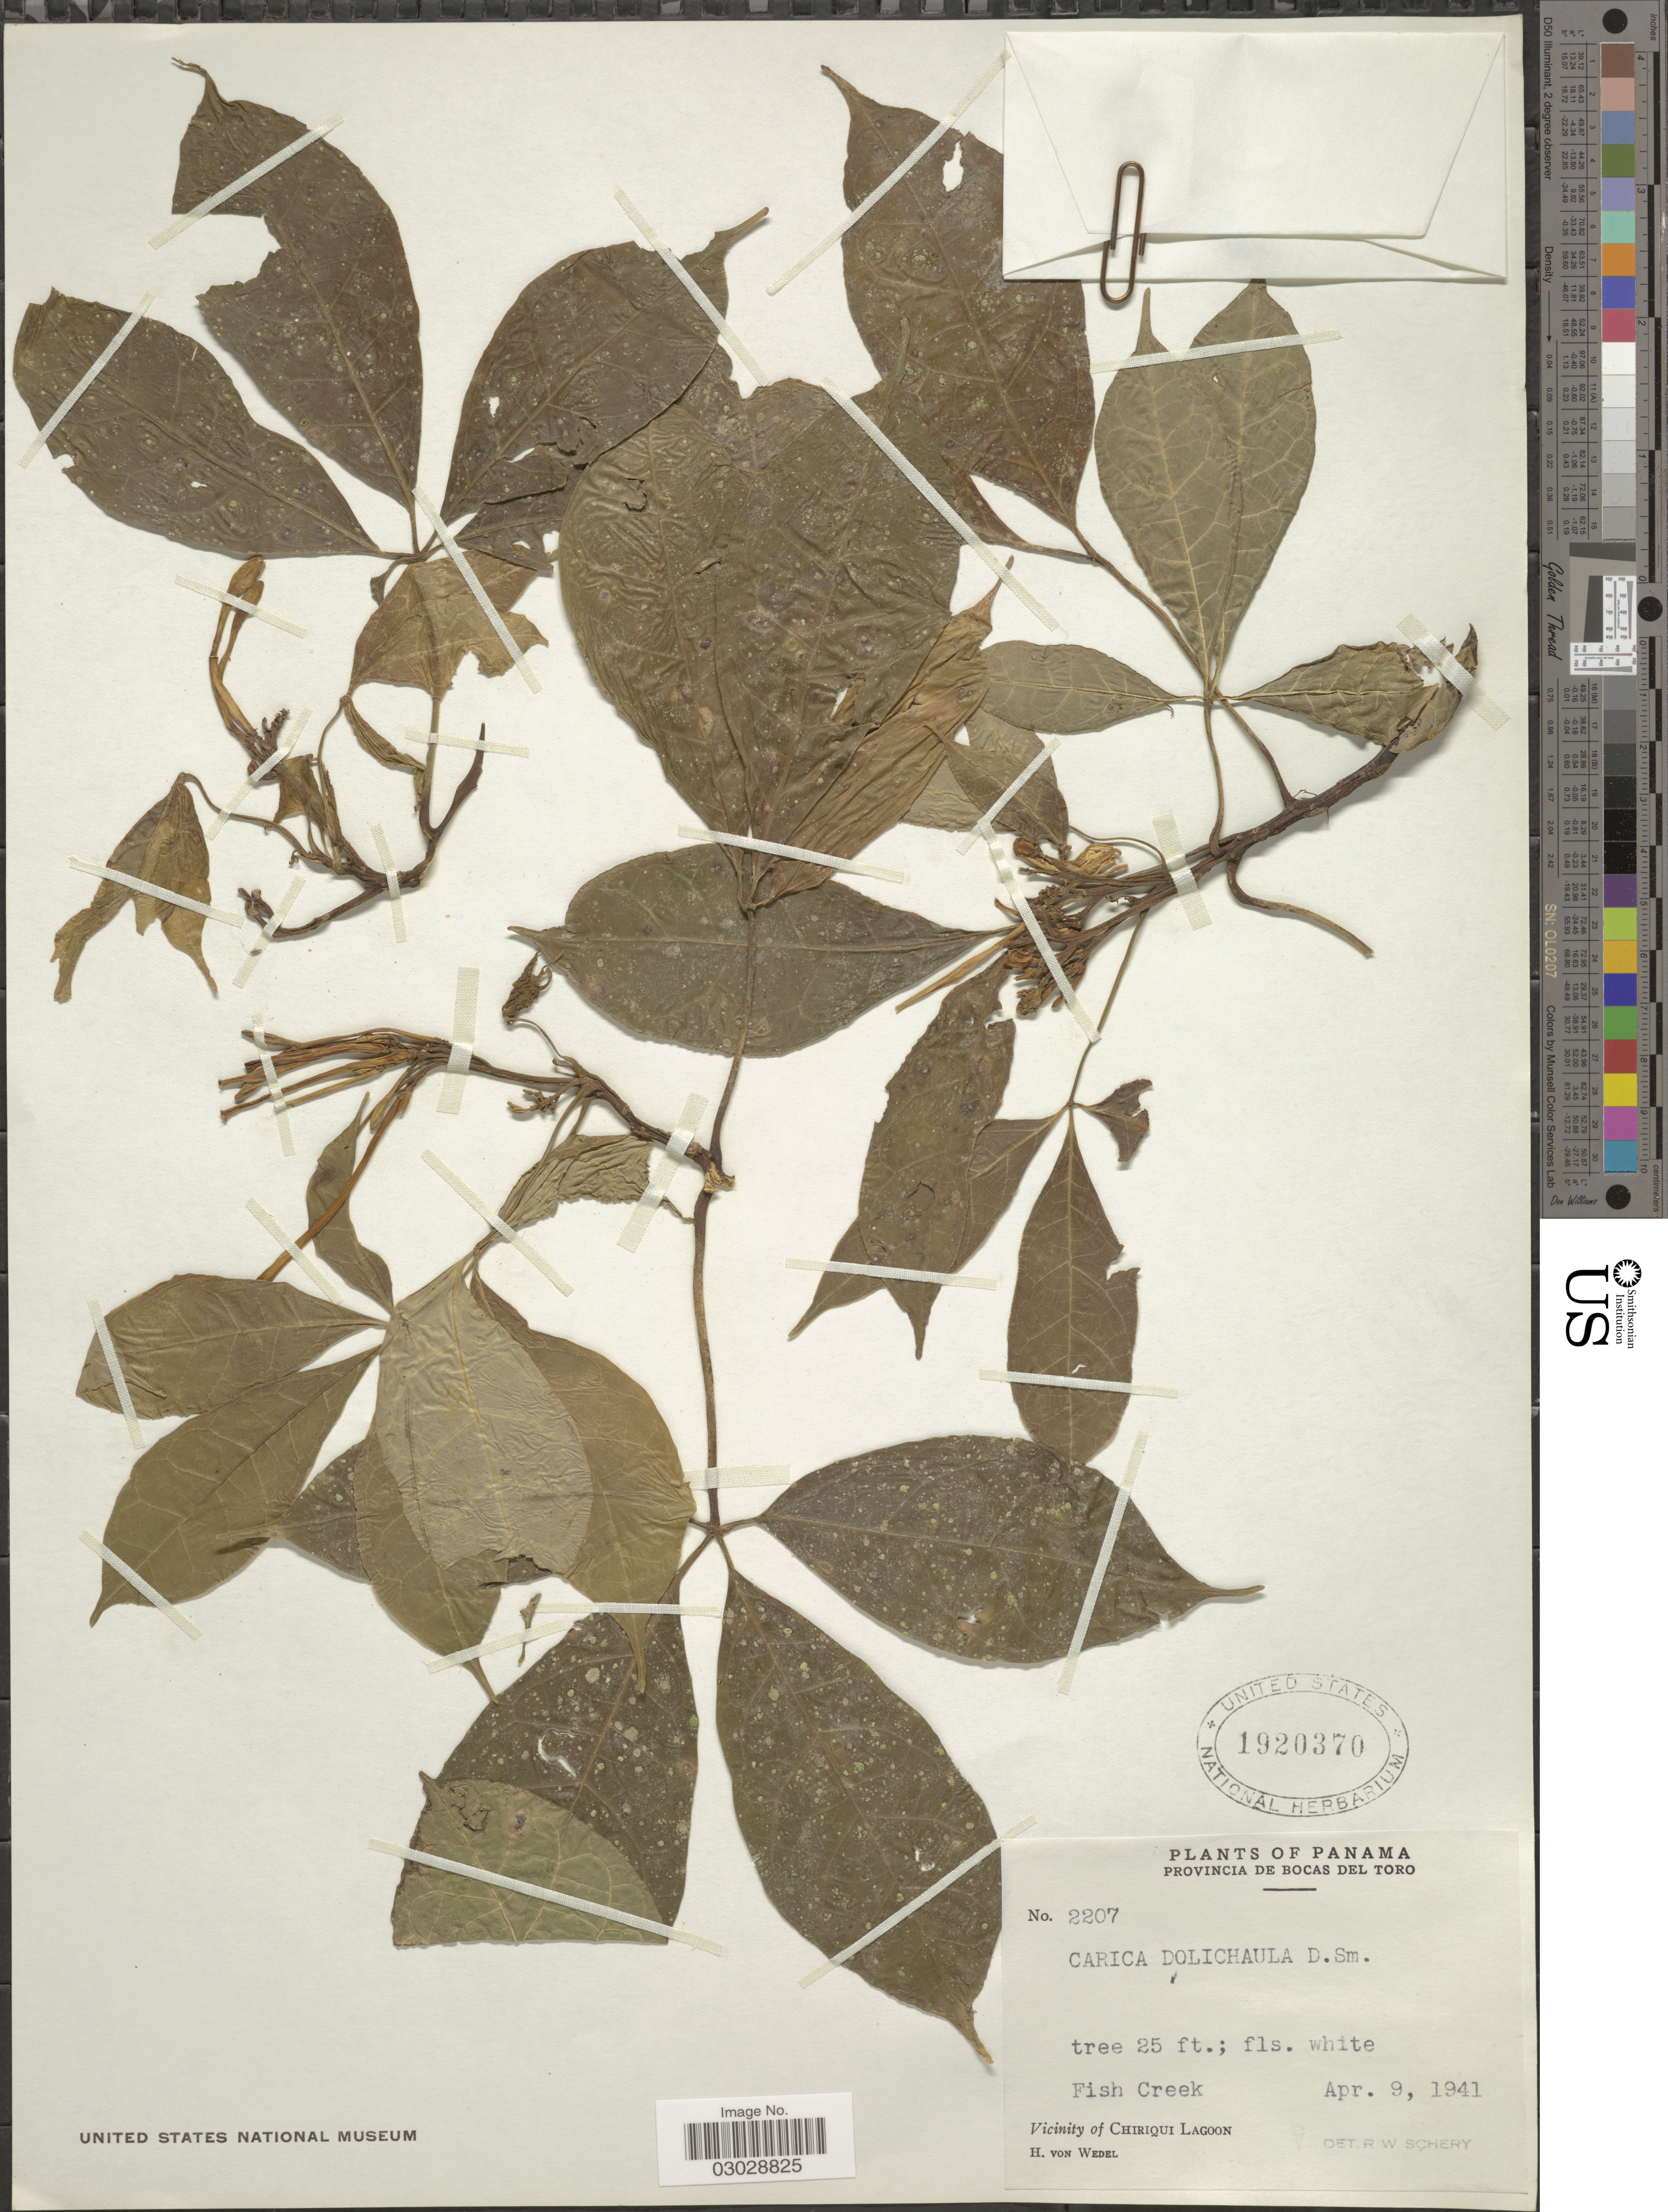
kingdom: Plantae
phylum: Tracheophyta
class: Magnoliopsida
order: Brassicales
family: Caricaceae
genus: Jacaratia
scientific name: Jacaratia dolichaula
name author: (Donn. Sm.) Woodson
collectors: H. von Wedel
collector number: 2207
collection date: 1941-04-09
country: Panama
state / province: Bocas del Toro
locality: Fish Creek. Vicinity of Chiriqui Lagoon.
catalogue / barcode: US 1920370